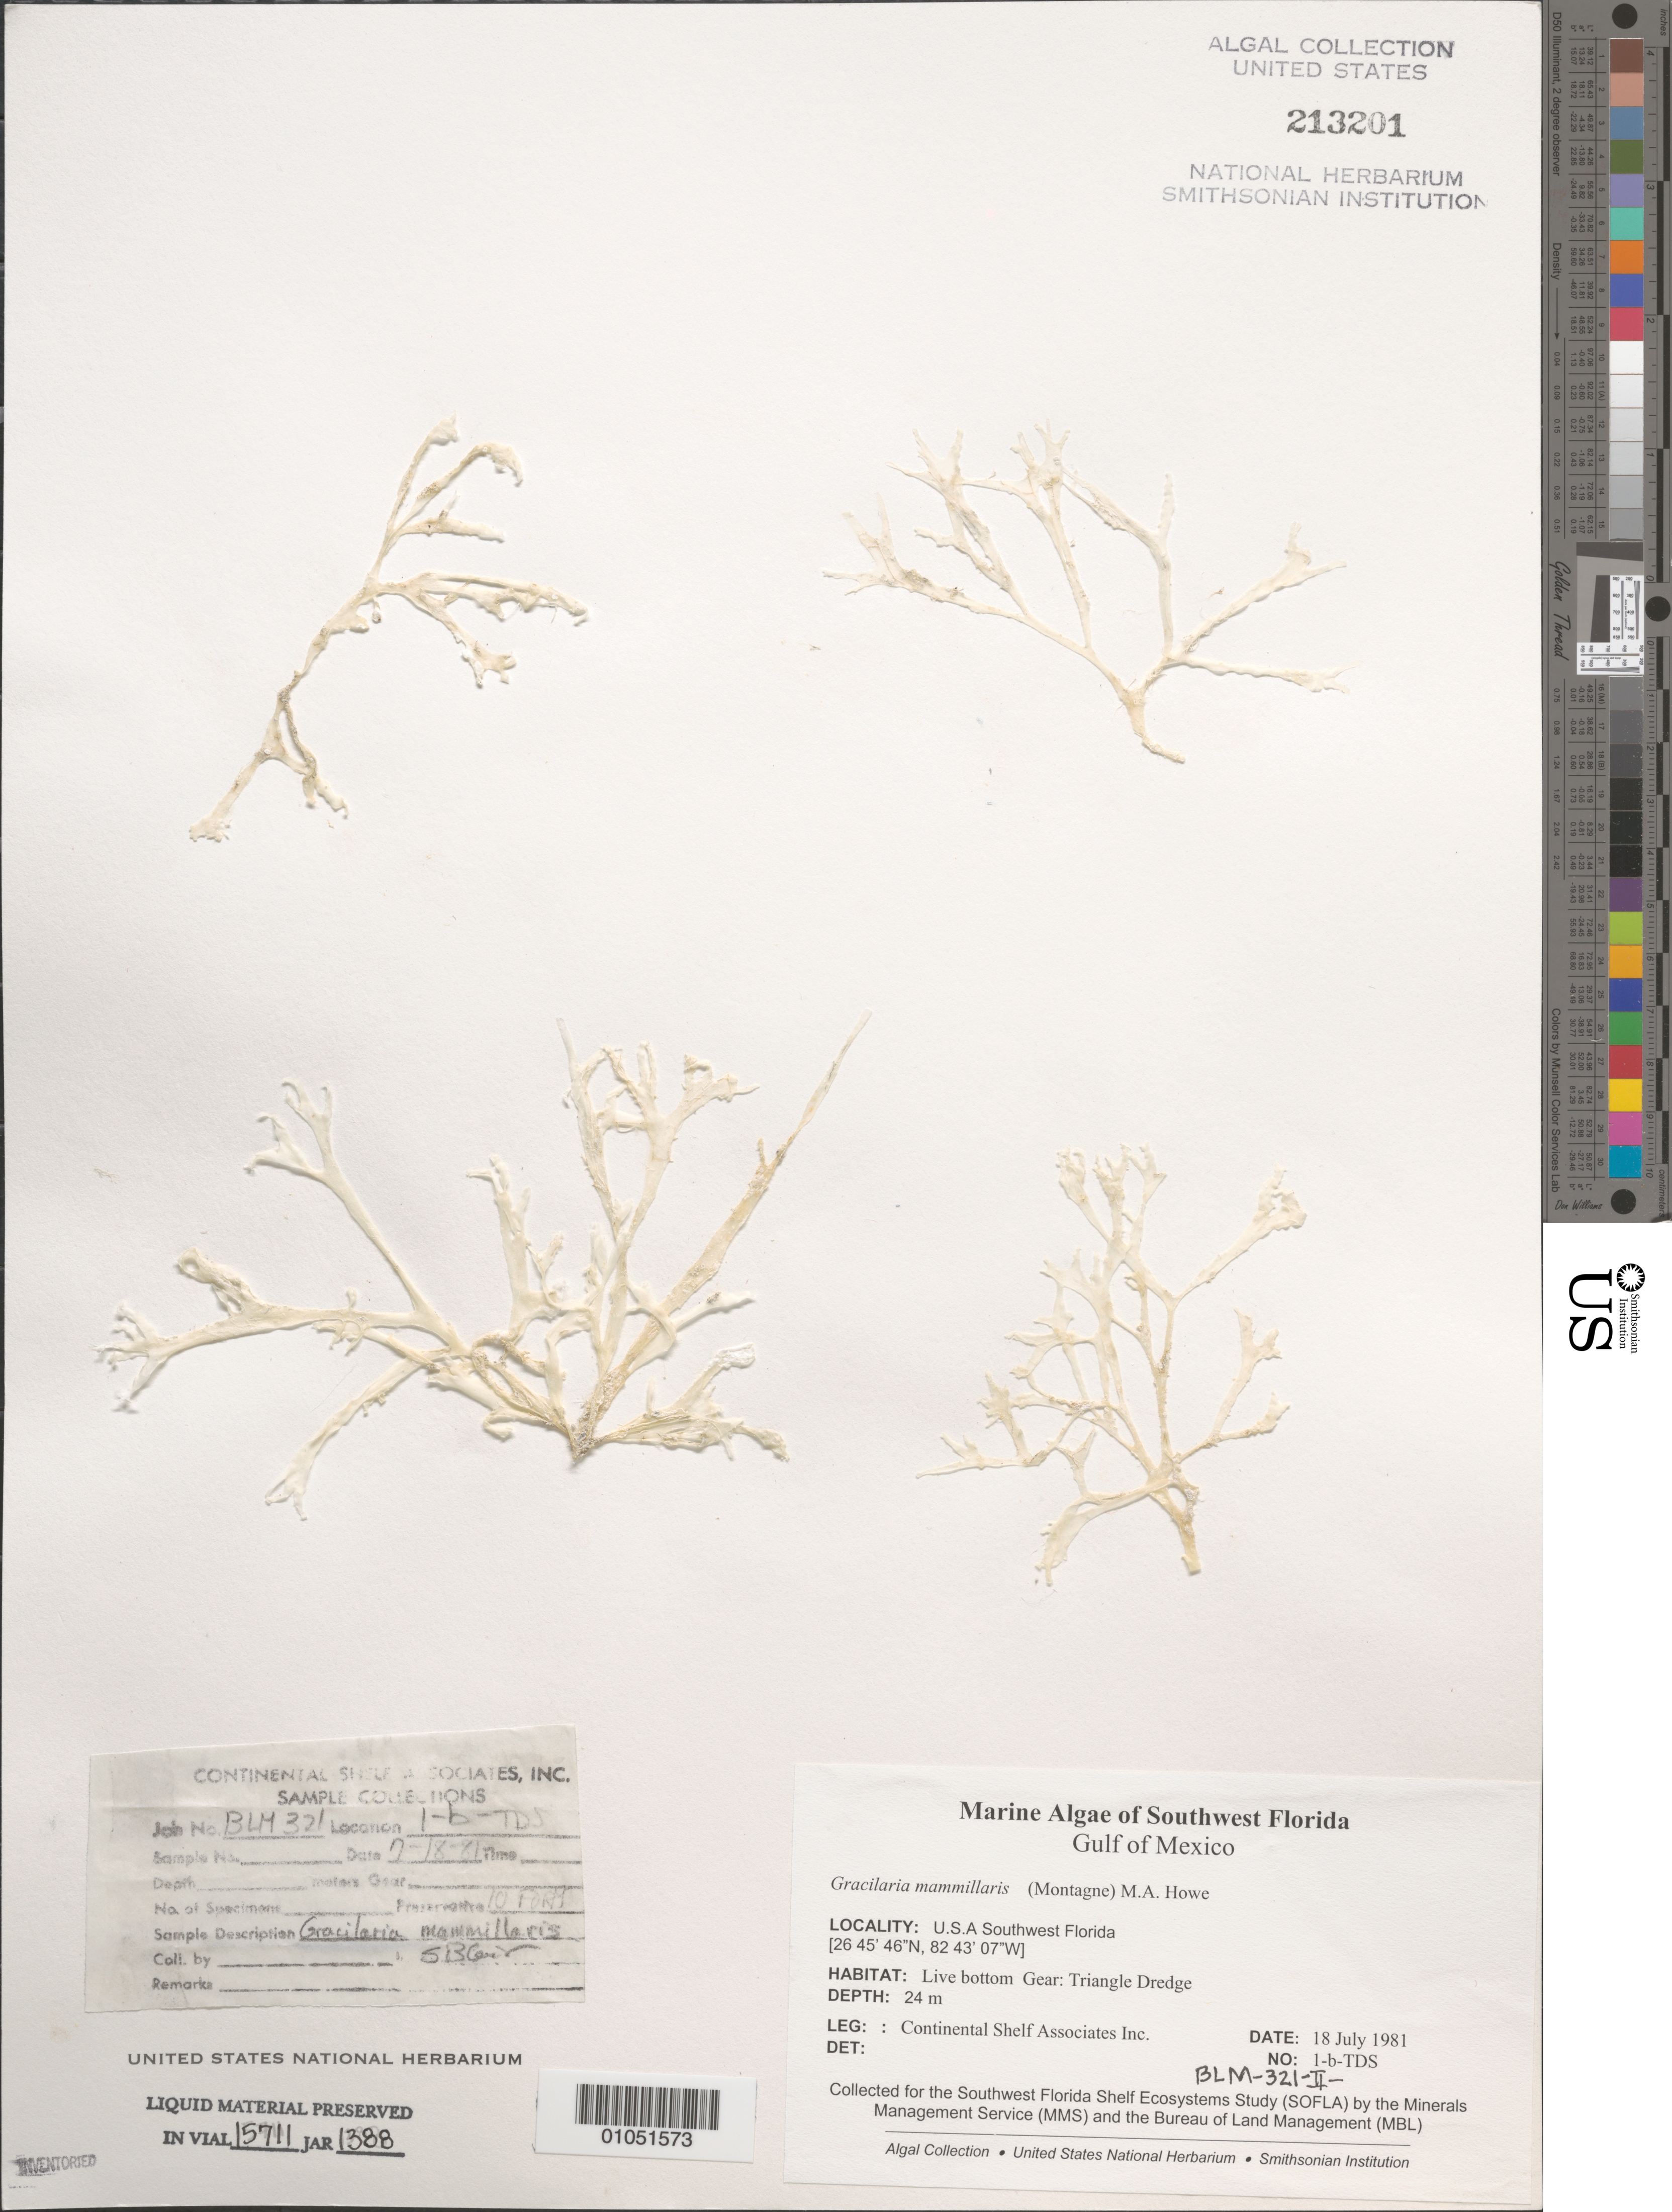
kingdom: Plantae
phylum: Rhodophyta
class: Florideophyceae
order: Gracilariales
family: Gracilariaceae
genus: Gracilaria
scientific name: Gracilaria mammillaris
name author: (Mont.) M. Howe in Britton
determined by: Blair, S. M.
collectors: Continental Shelf Associates for the MMS/BLM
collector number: BLM-321-II-1-B-TDS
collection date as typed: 18 Jul 1981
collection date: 1981-07-18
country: United States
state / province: Florida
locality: Gulf of Mexico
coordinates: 26 45'46"N, 82 43'07"W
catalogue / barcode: US 213201